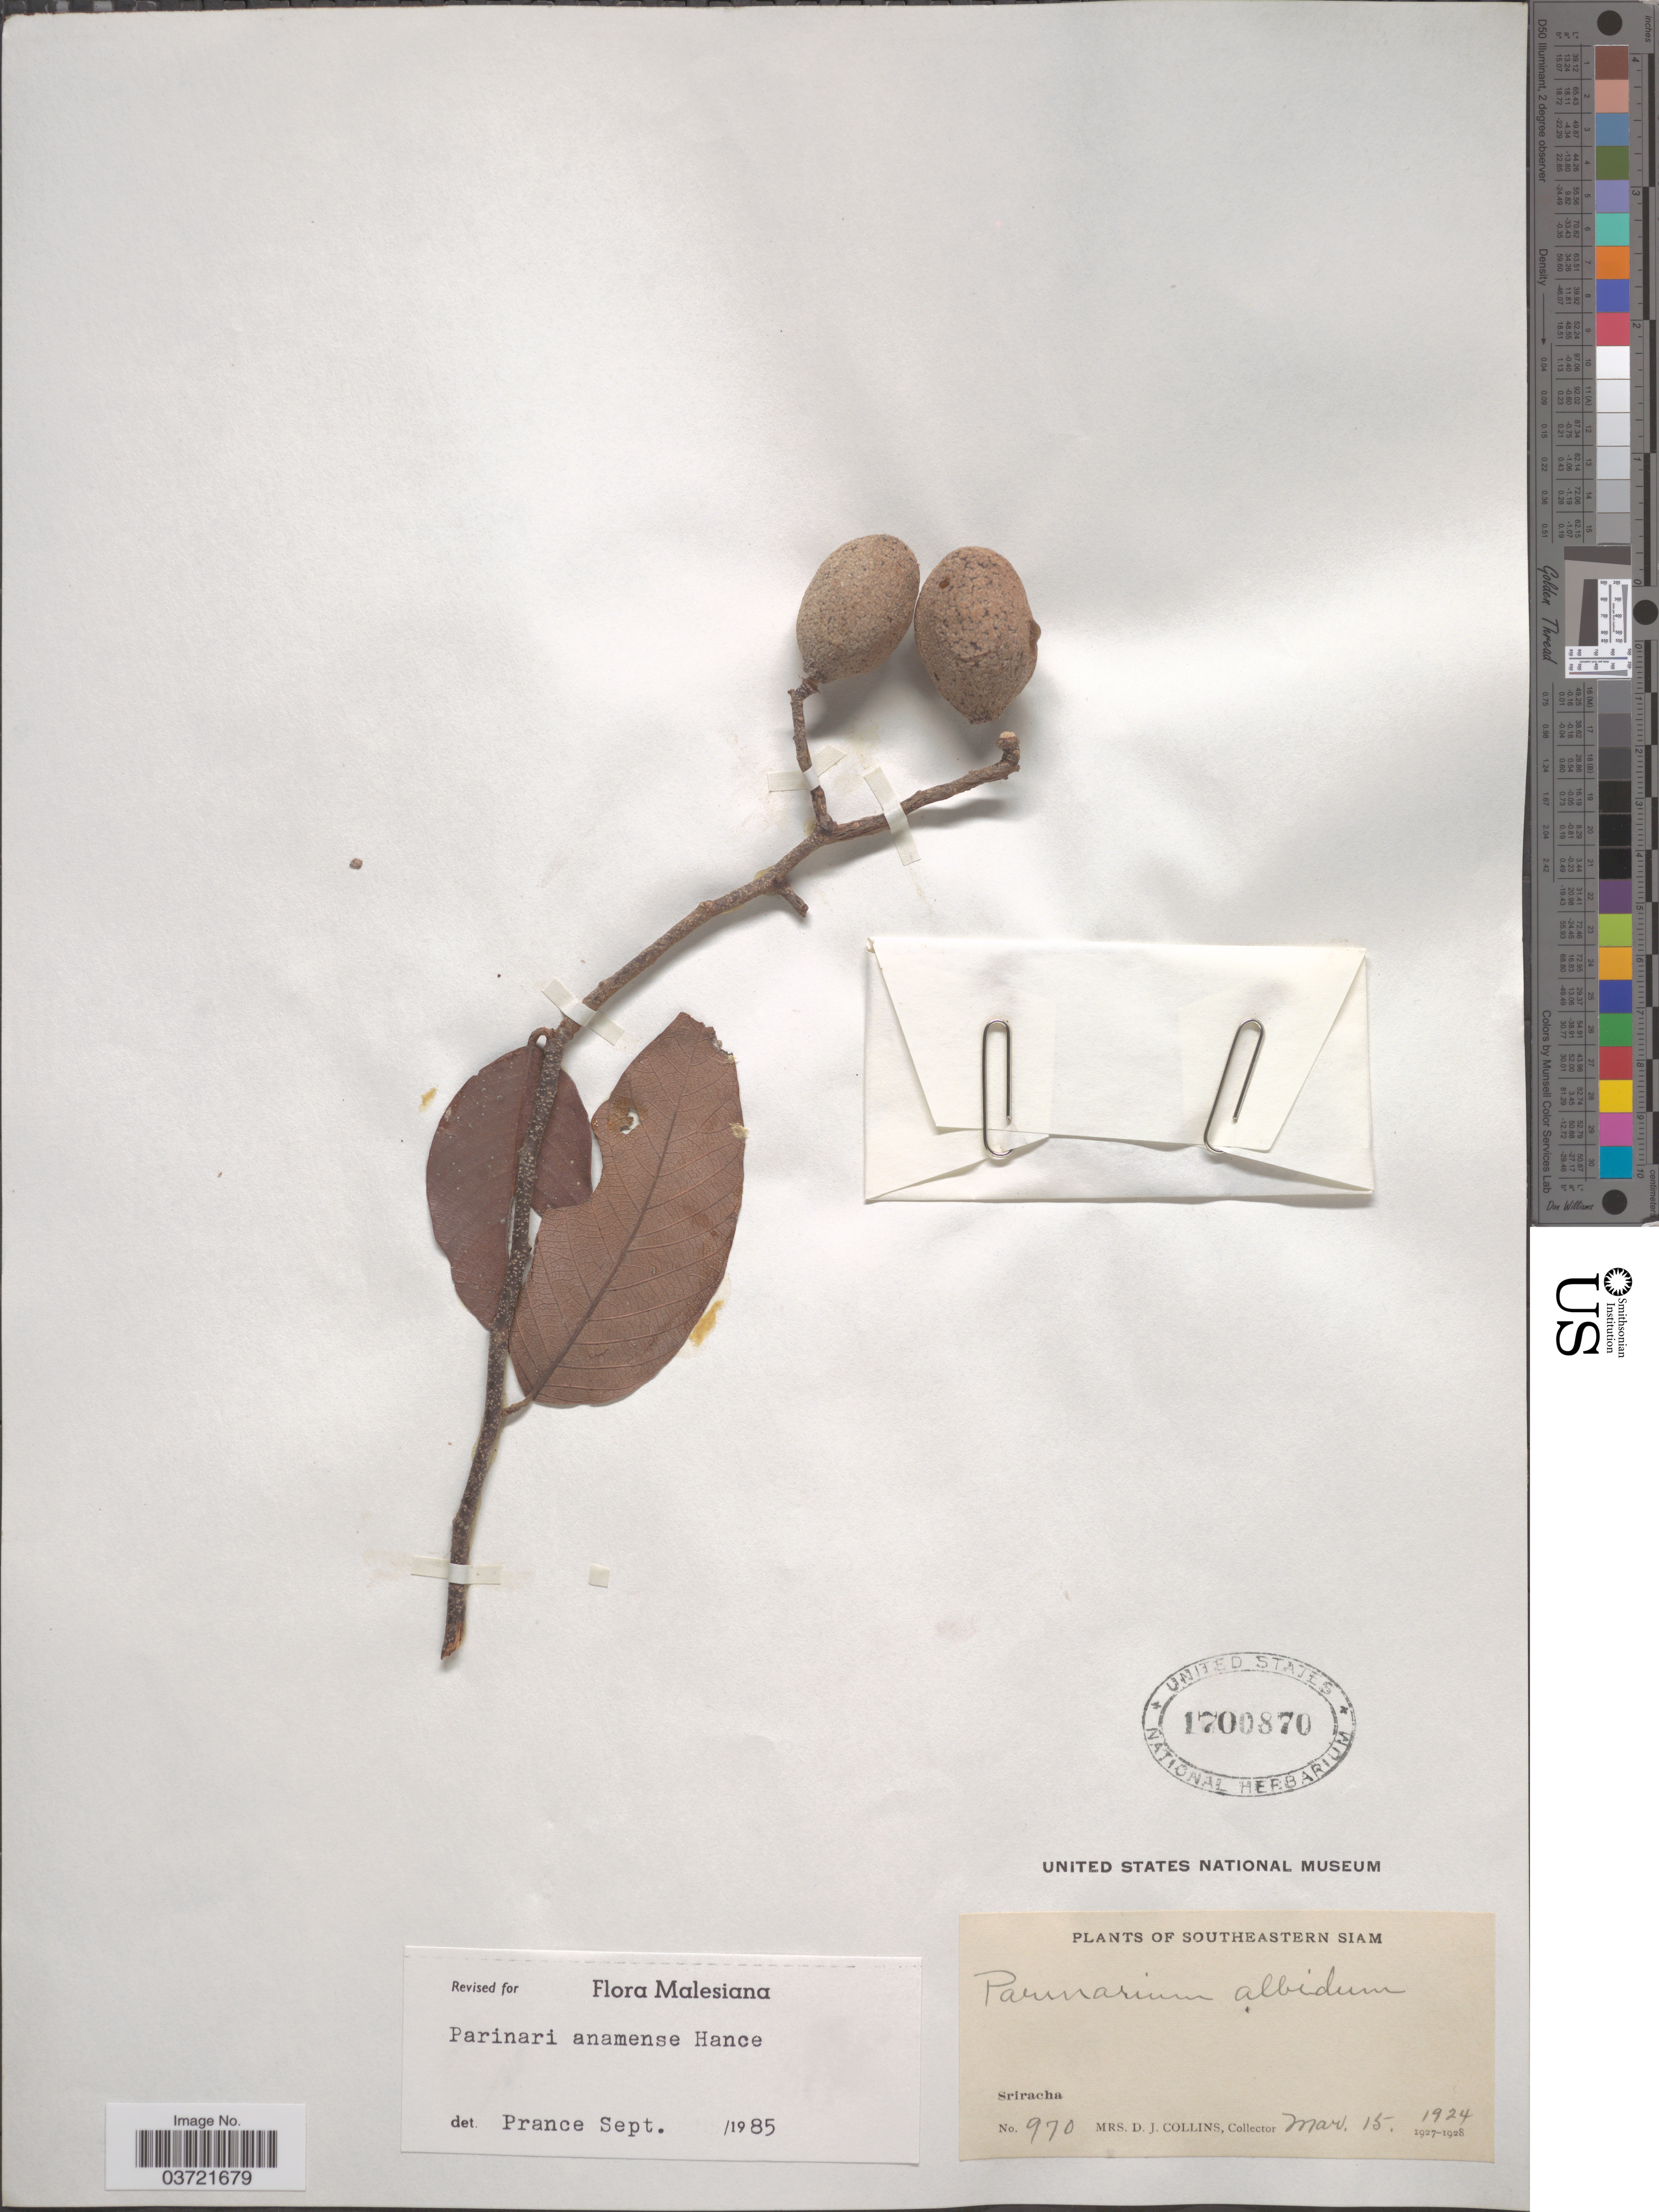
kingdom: Plantae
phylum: Tracheophyta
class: Magnoliopsida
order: Malpighiales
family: Chrysobalanaceae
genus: Parinari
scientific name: Parinari anamensis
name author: Hance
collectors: Mrs. D. J. Collins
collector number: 970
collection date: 1924-03-15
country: Thailand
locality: Southeastern Siam. Sriracha.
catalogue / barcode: US 1700870